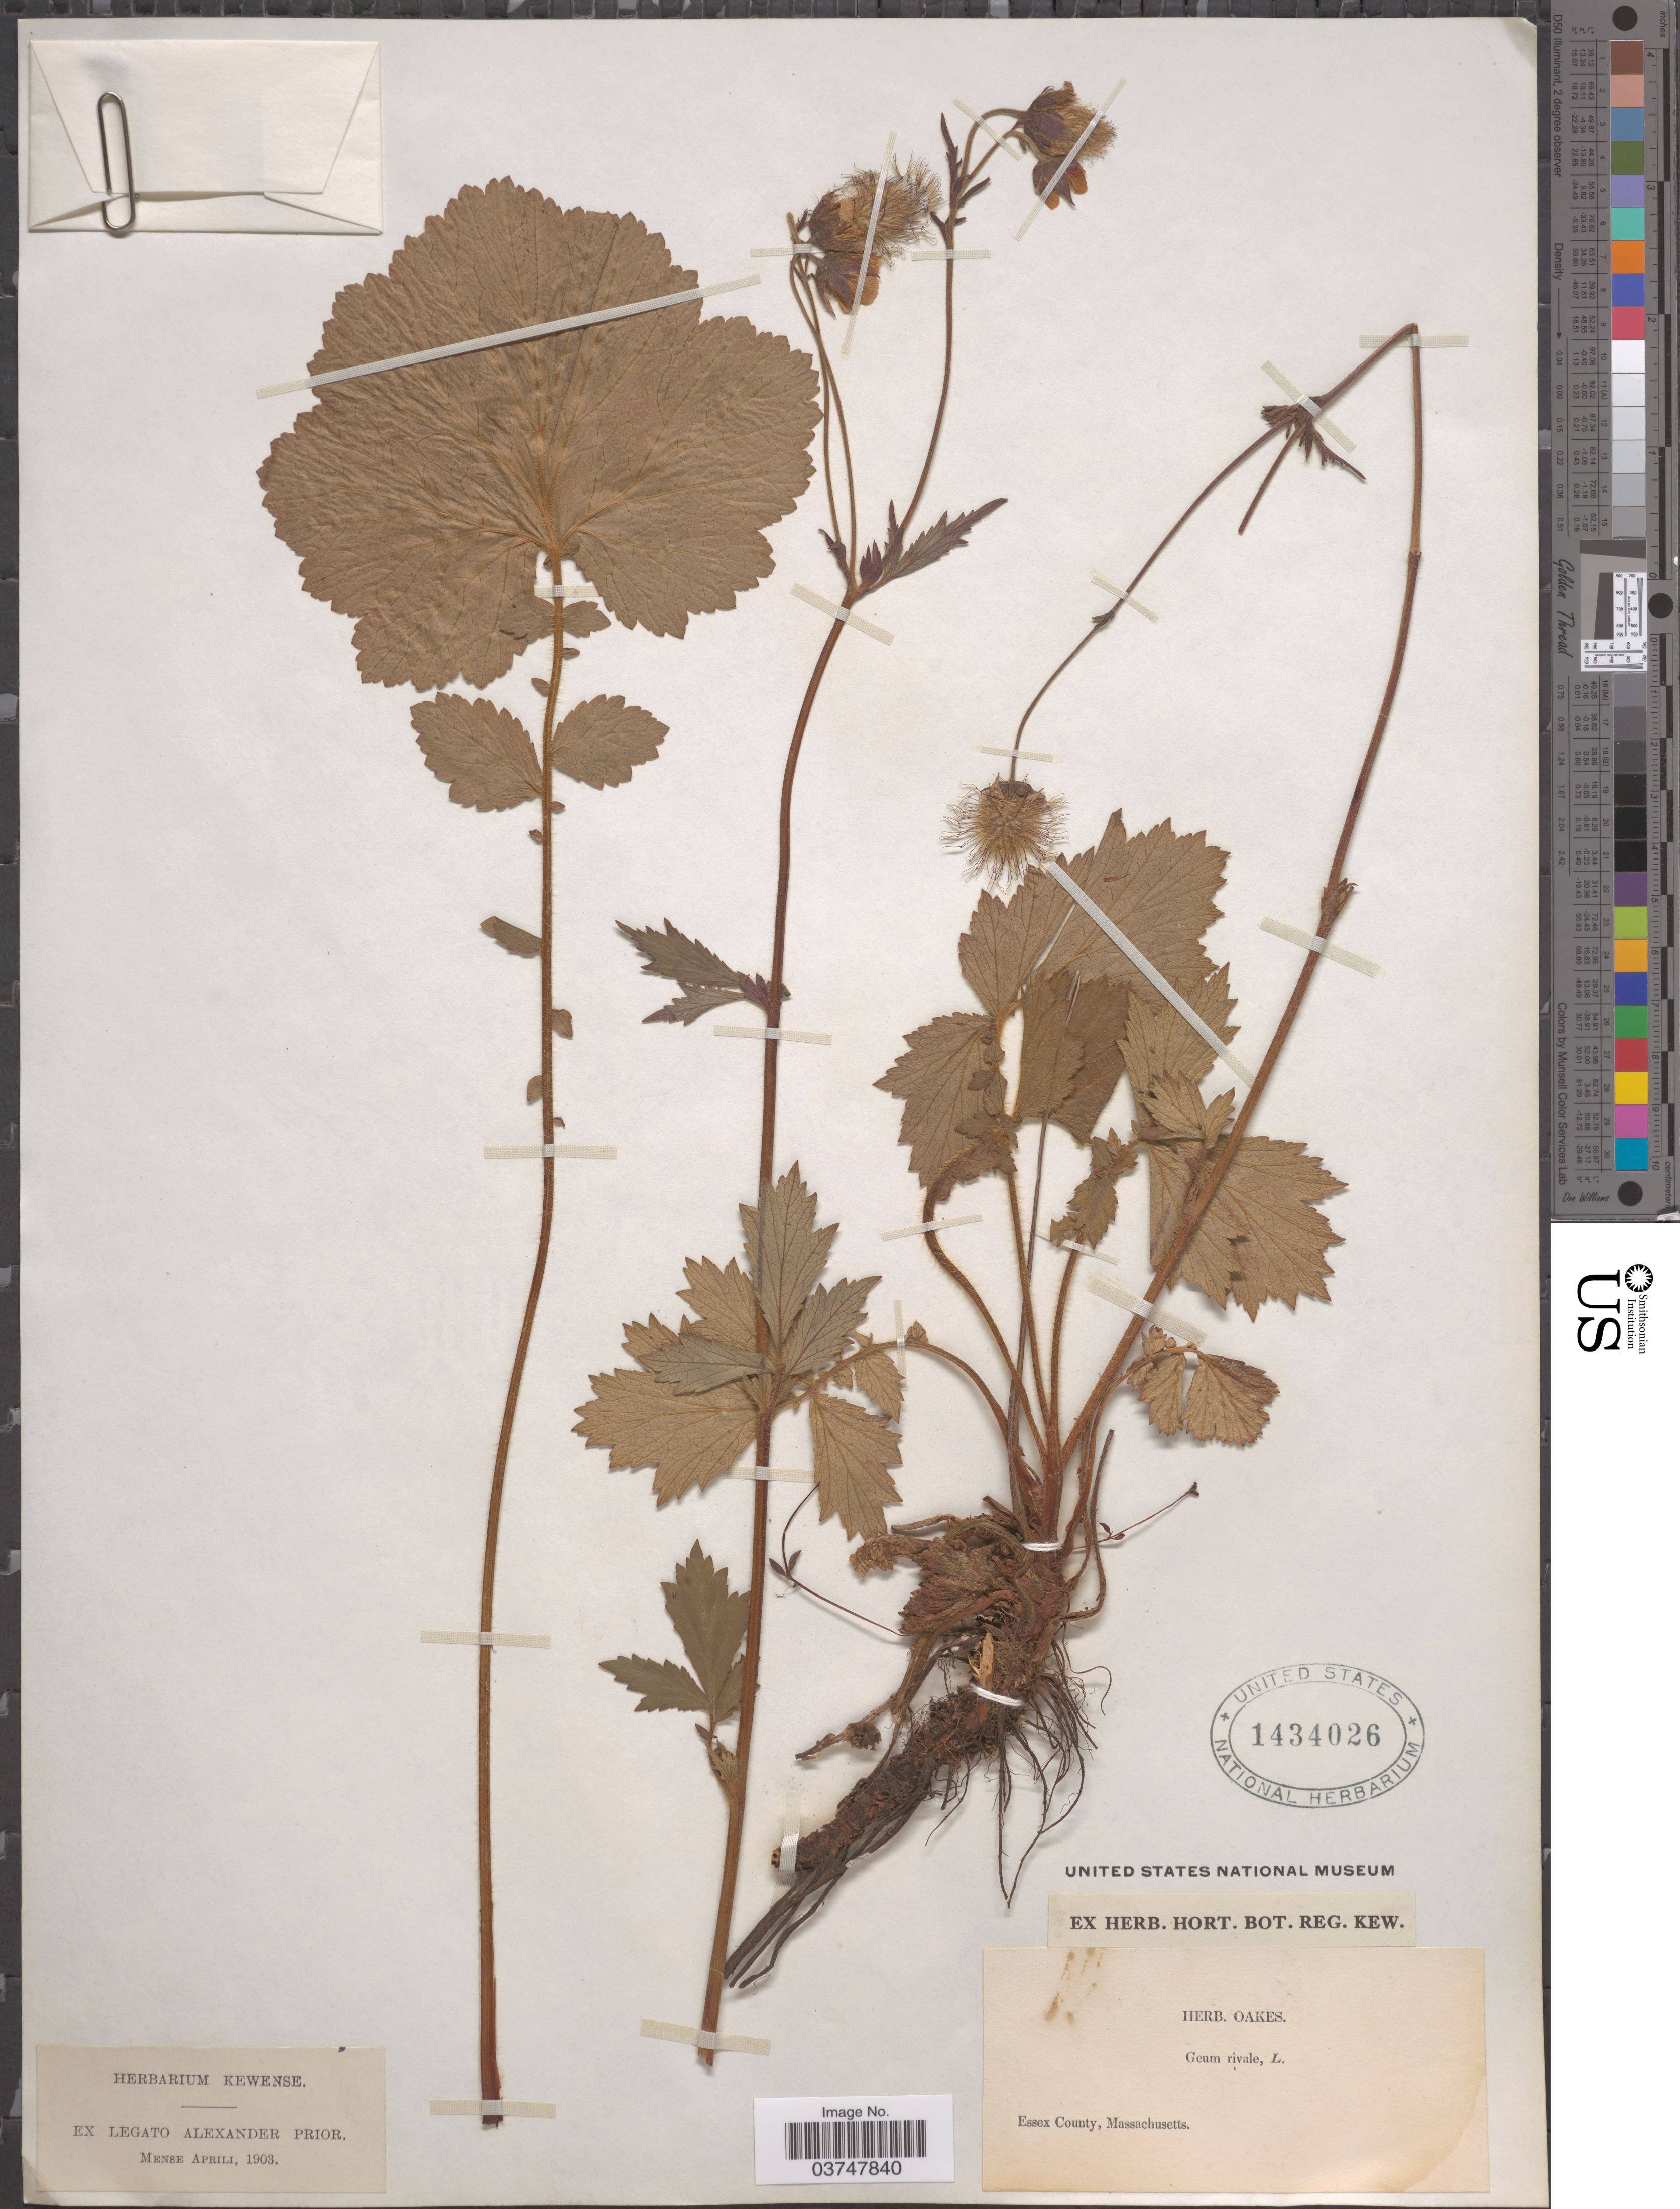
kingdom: Plantae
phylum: Tracheophyta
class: Magnoliopsida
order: Rosales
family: Rosaceae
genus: Geum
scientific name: Geum rivale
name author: L.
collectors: ex herb. Oakes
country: United States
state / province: Massachusetts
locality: Essex County.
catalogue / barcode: US 1434026